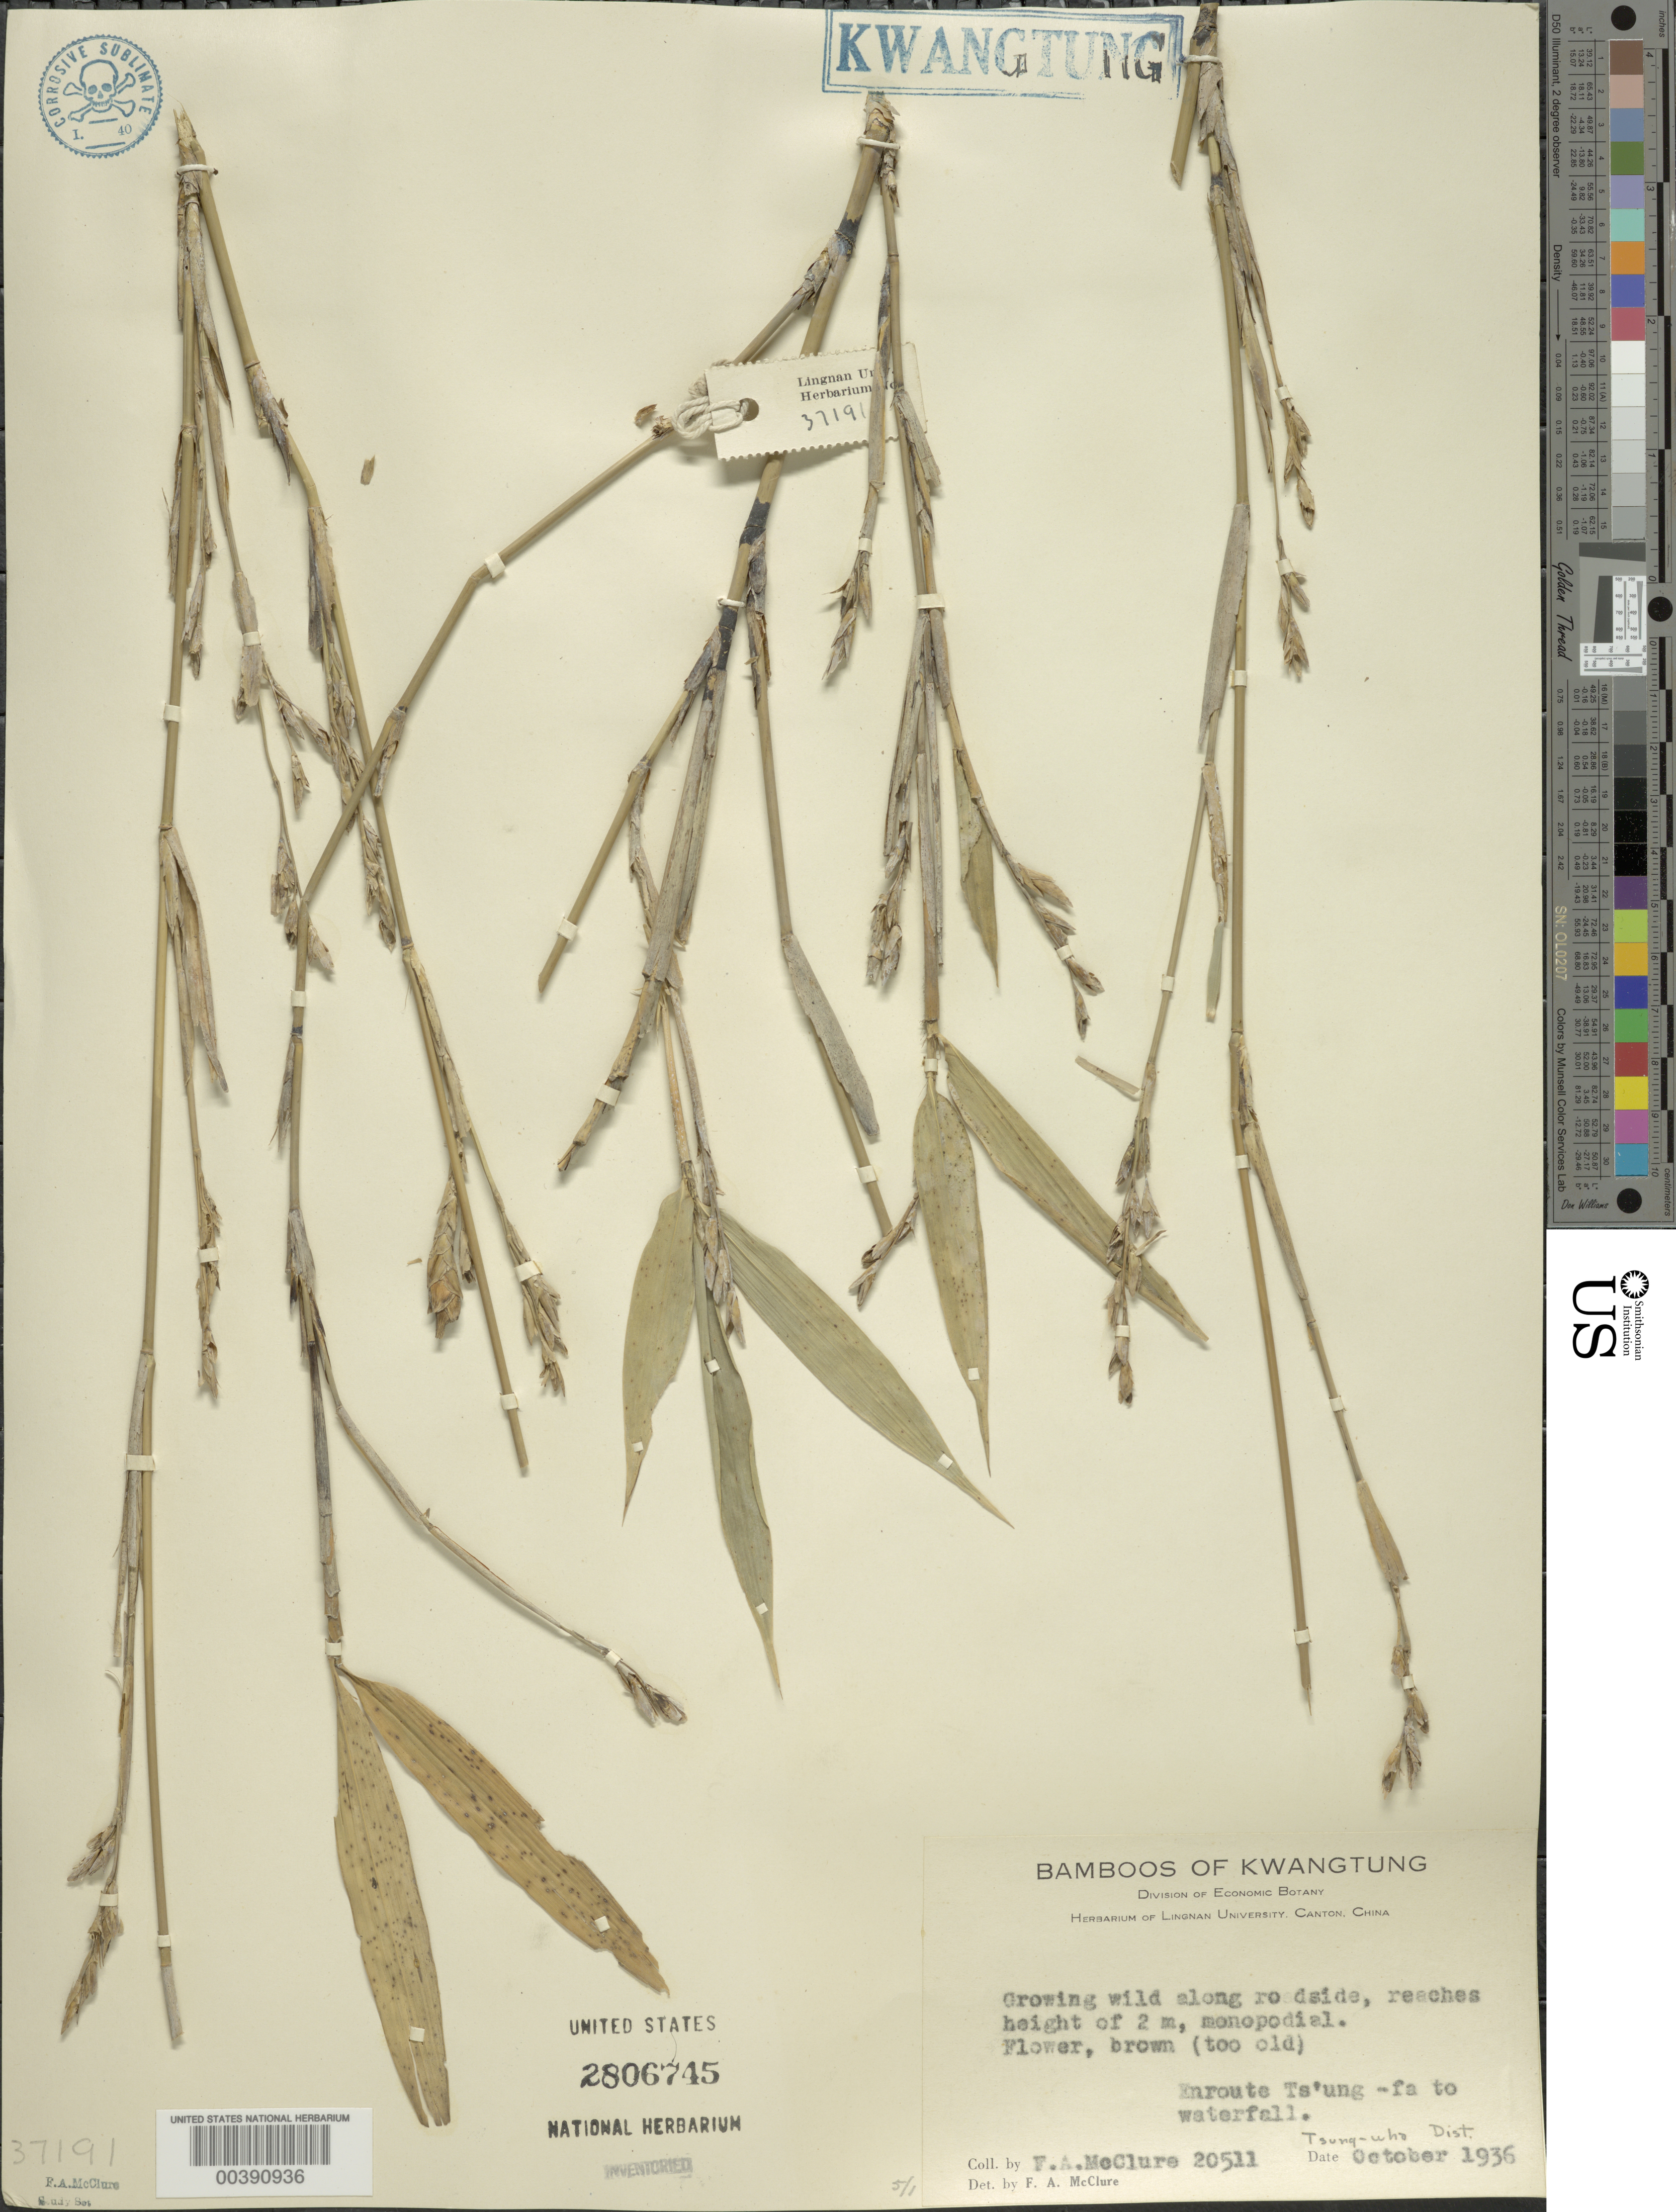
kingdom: Plantae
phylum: Tracheophyta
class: Liliopsida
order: Poales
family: Poaceae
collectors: F. A. McClure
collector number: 20511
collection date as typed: Oct 1936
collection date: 1936-10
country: China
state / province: Guangdong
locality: Tsung-wha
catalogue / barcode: US 2806745